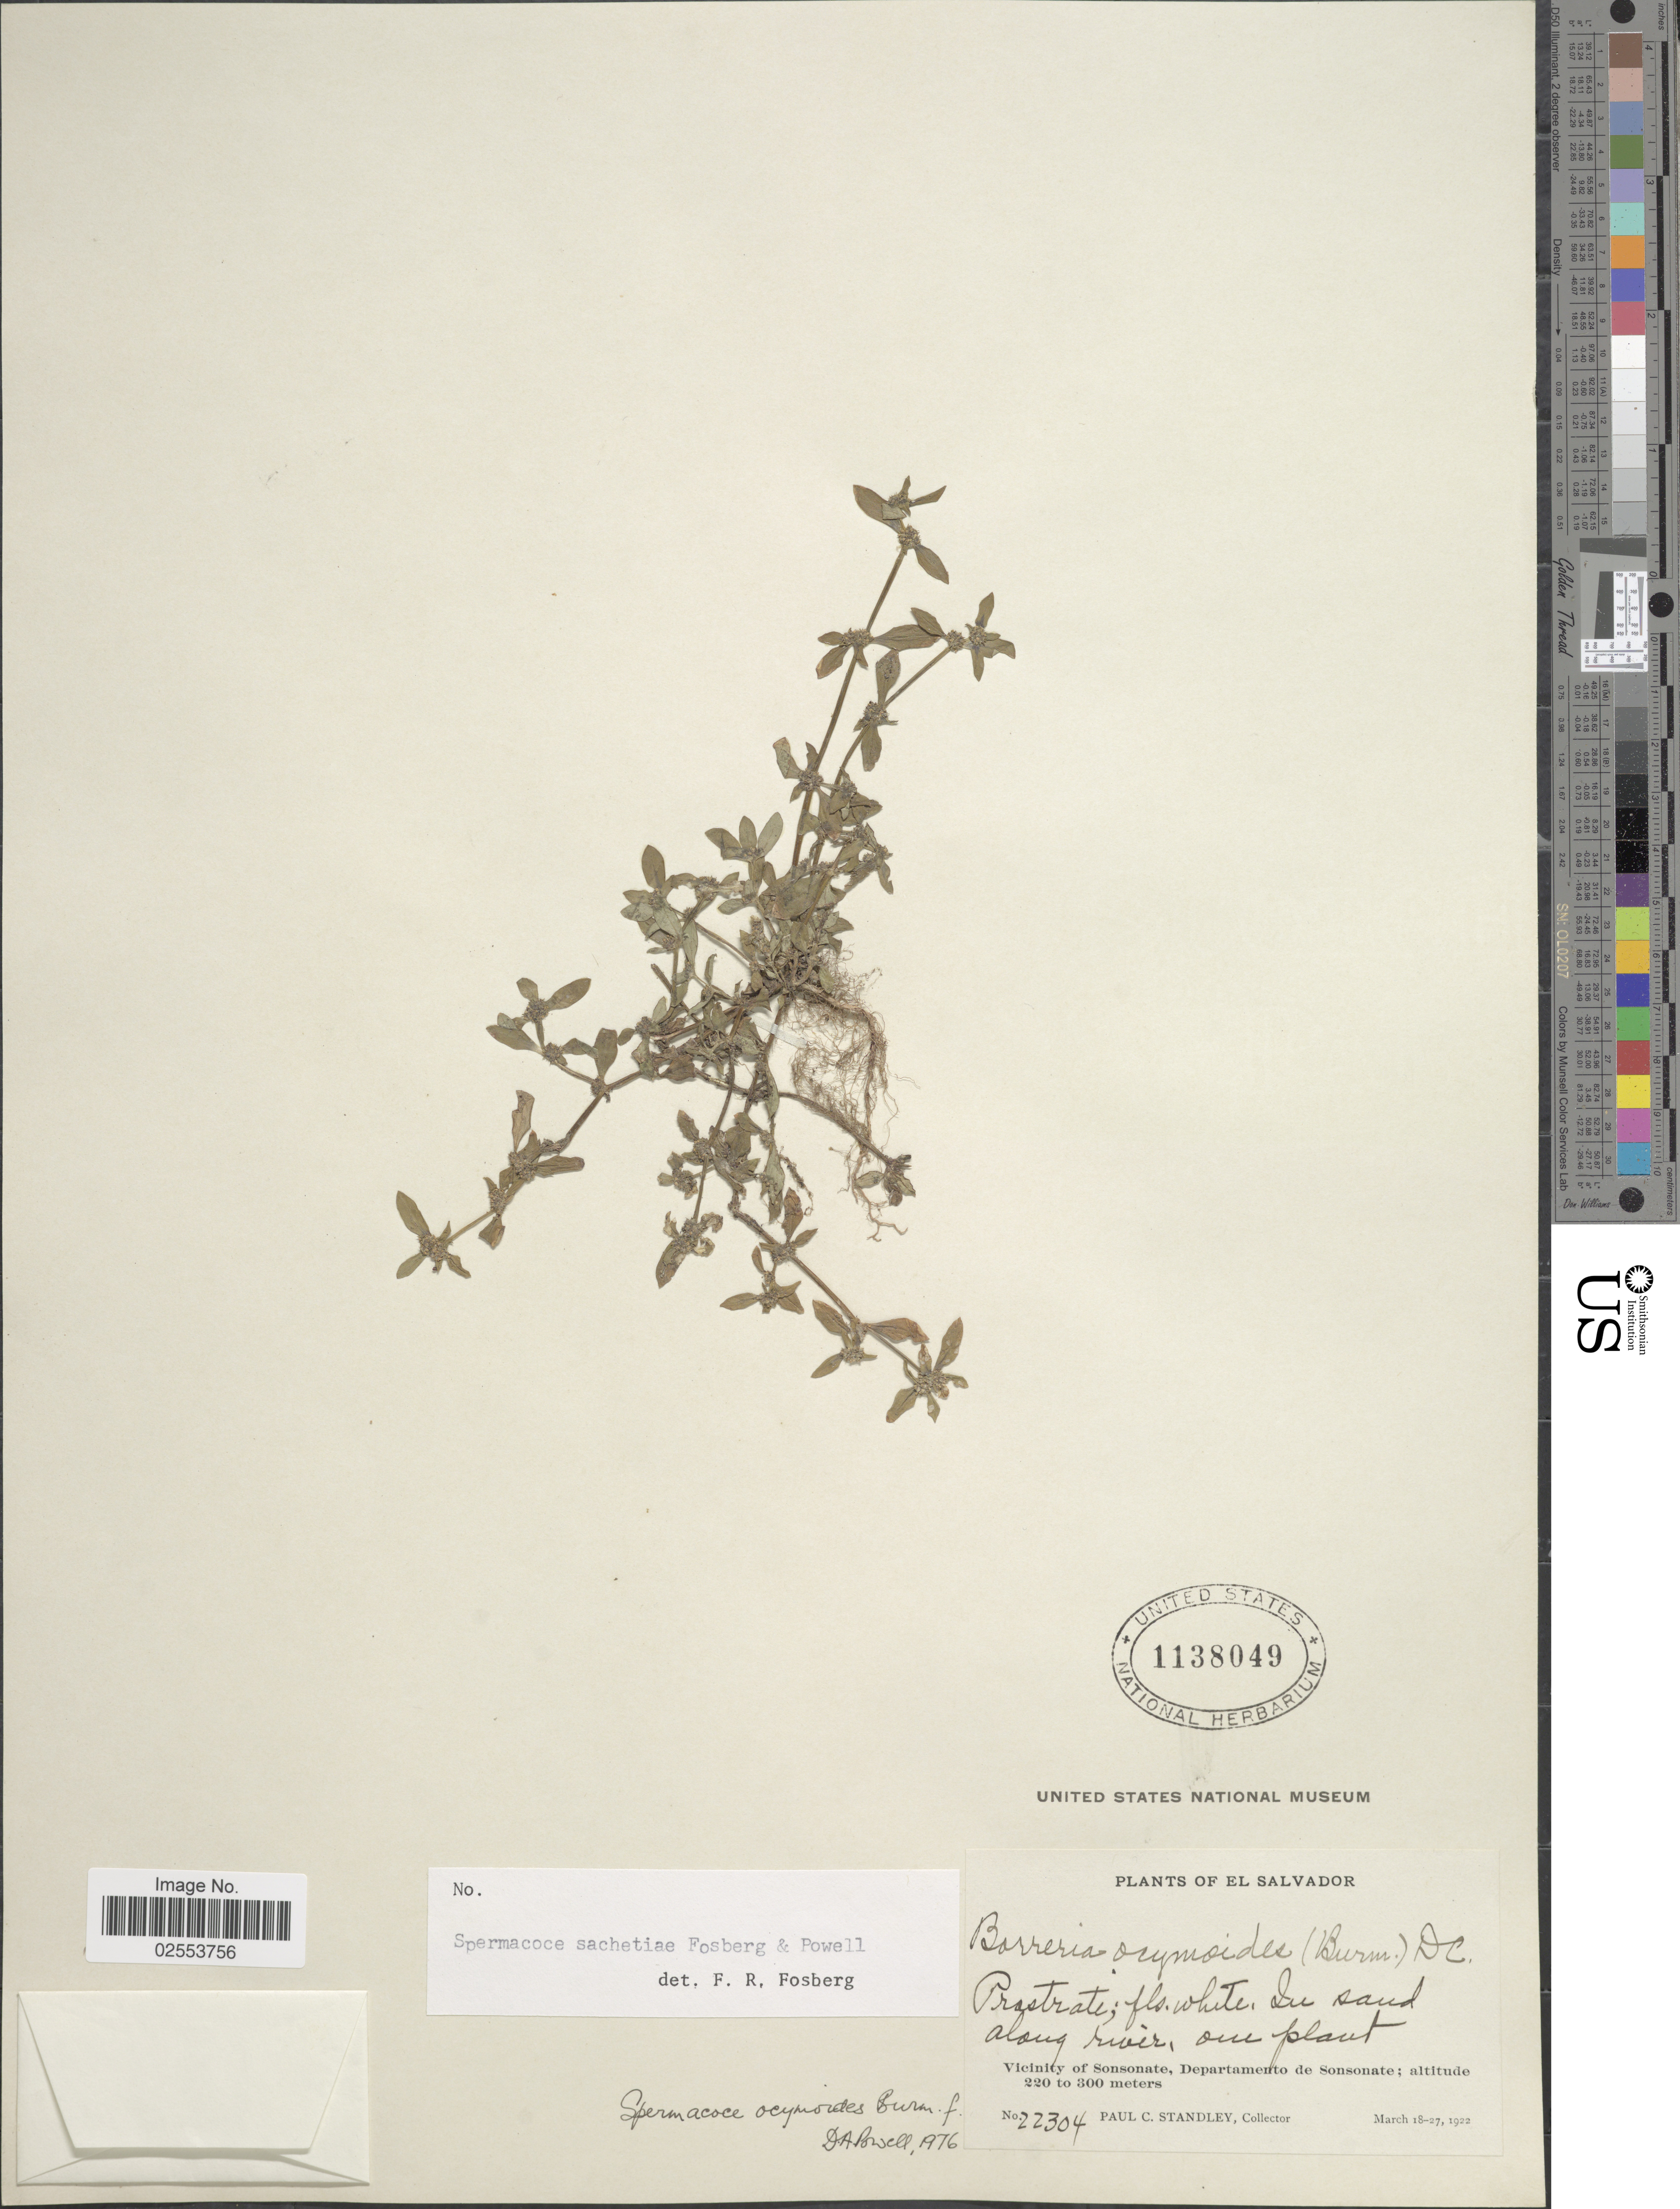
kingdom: Plantae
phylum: Tracheophyta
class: Magnoliopsida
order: Gentianales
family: Rubiaceae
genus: Spermacoce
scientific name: Spermacoce sachetiae Fosberg & D.A. Powell sp. nov. ined.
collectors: P. C. Standley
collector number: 22304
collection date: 1922-03-18/1927-03-27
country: El Salvador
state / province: Sonsonate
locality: Along river, Vicinity of Sonsonate.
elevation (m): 220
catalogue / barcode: US 1138049